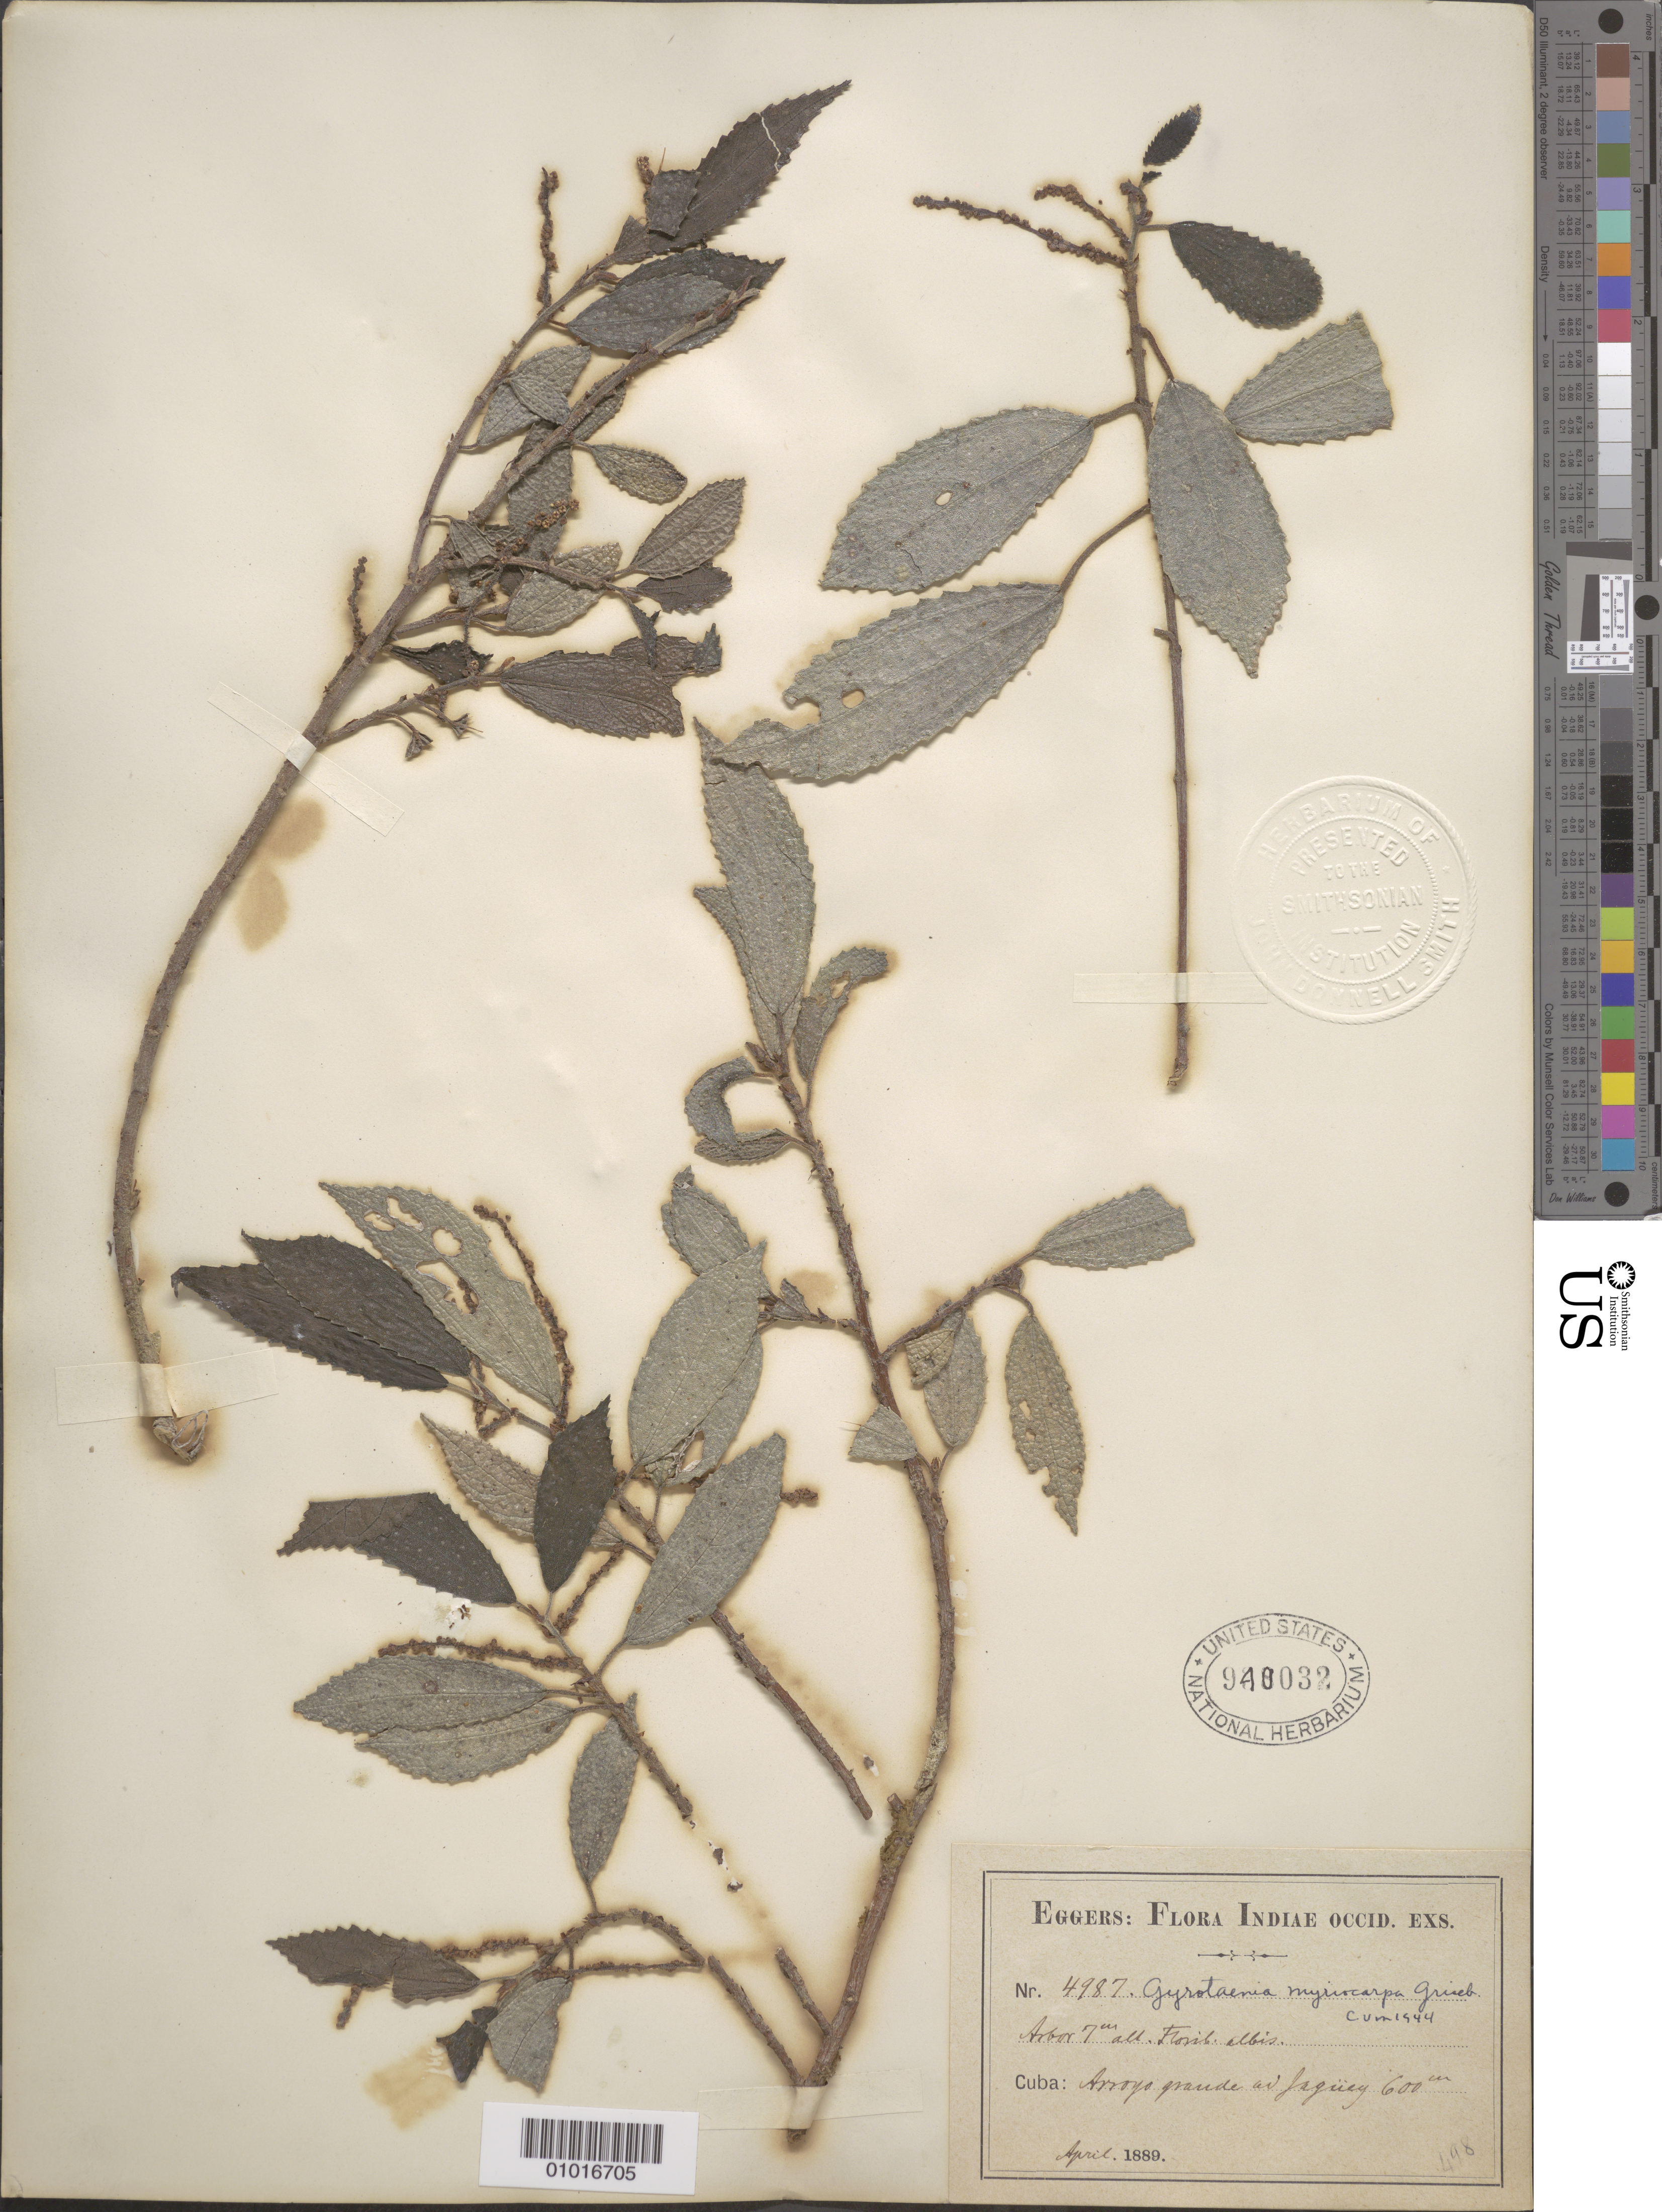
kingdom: Plantae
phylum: Tracheophyta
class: Magnoliopsida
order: Rosales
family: Urticaceae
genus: Gyrotaenia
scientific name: Gyrotaenia myriocarpa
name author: Griseb.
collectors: H. F. A. von Eggers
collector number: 4987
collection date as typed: Apr 1889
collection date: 1889-04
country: Cuba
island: Cuba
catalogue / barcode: US 940032